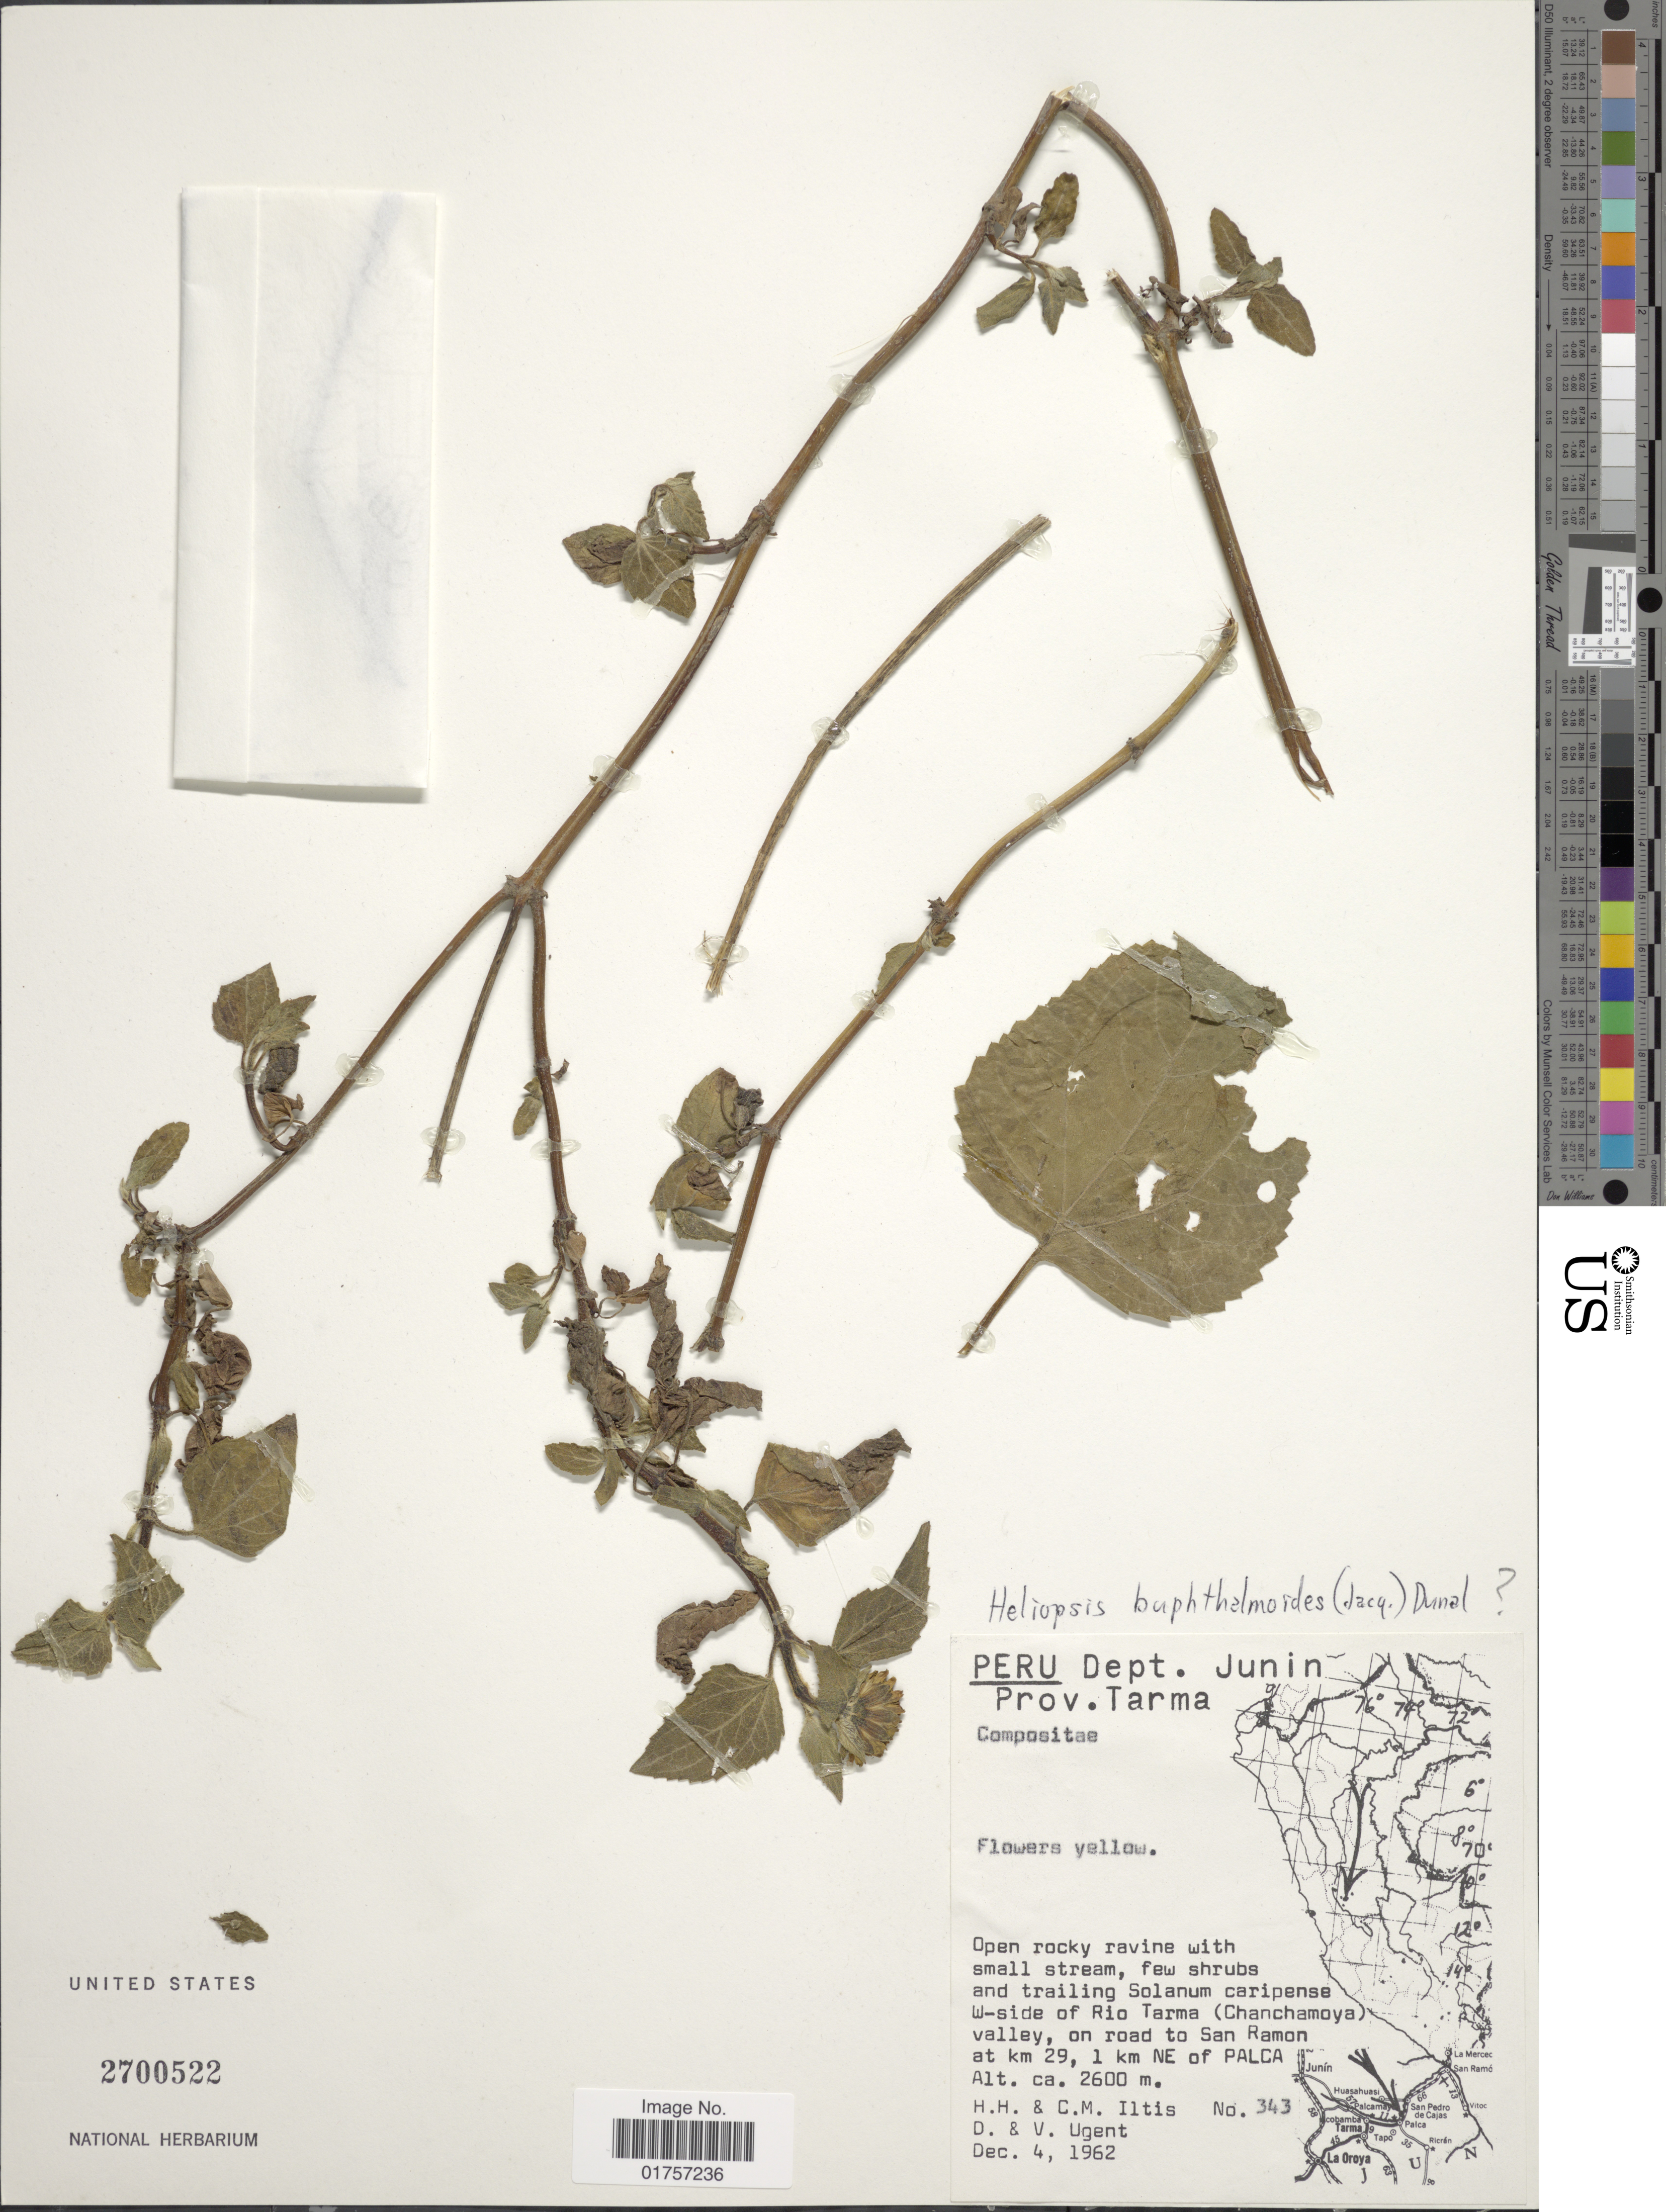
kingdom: Plantae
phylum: Tracheophyta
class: Magnoliopsida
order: Asterales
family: Asteraceae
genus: Heliopsis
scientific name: Heliopsis buphthalmoides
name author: (Jacq.) Dunal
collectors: H. H. Iltis, C. M Iltis, D. Ugent & V. Ugent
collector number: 343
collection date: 1962-12-04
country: Peru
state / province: Junín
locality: Prov. Tarma. W-side of Rio Tarma (Chanchamoya) valley, on road to San Ramon at km 129, 1 km NE of Palca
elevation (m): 2600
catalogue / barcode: US 2700522